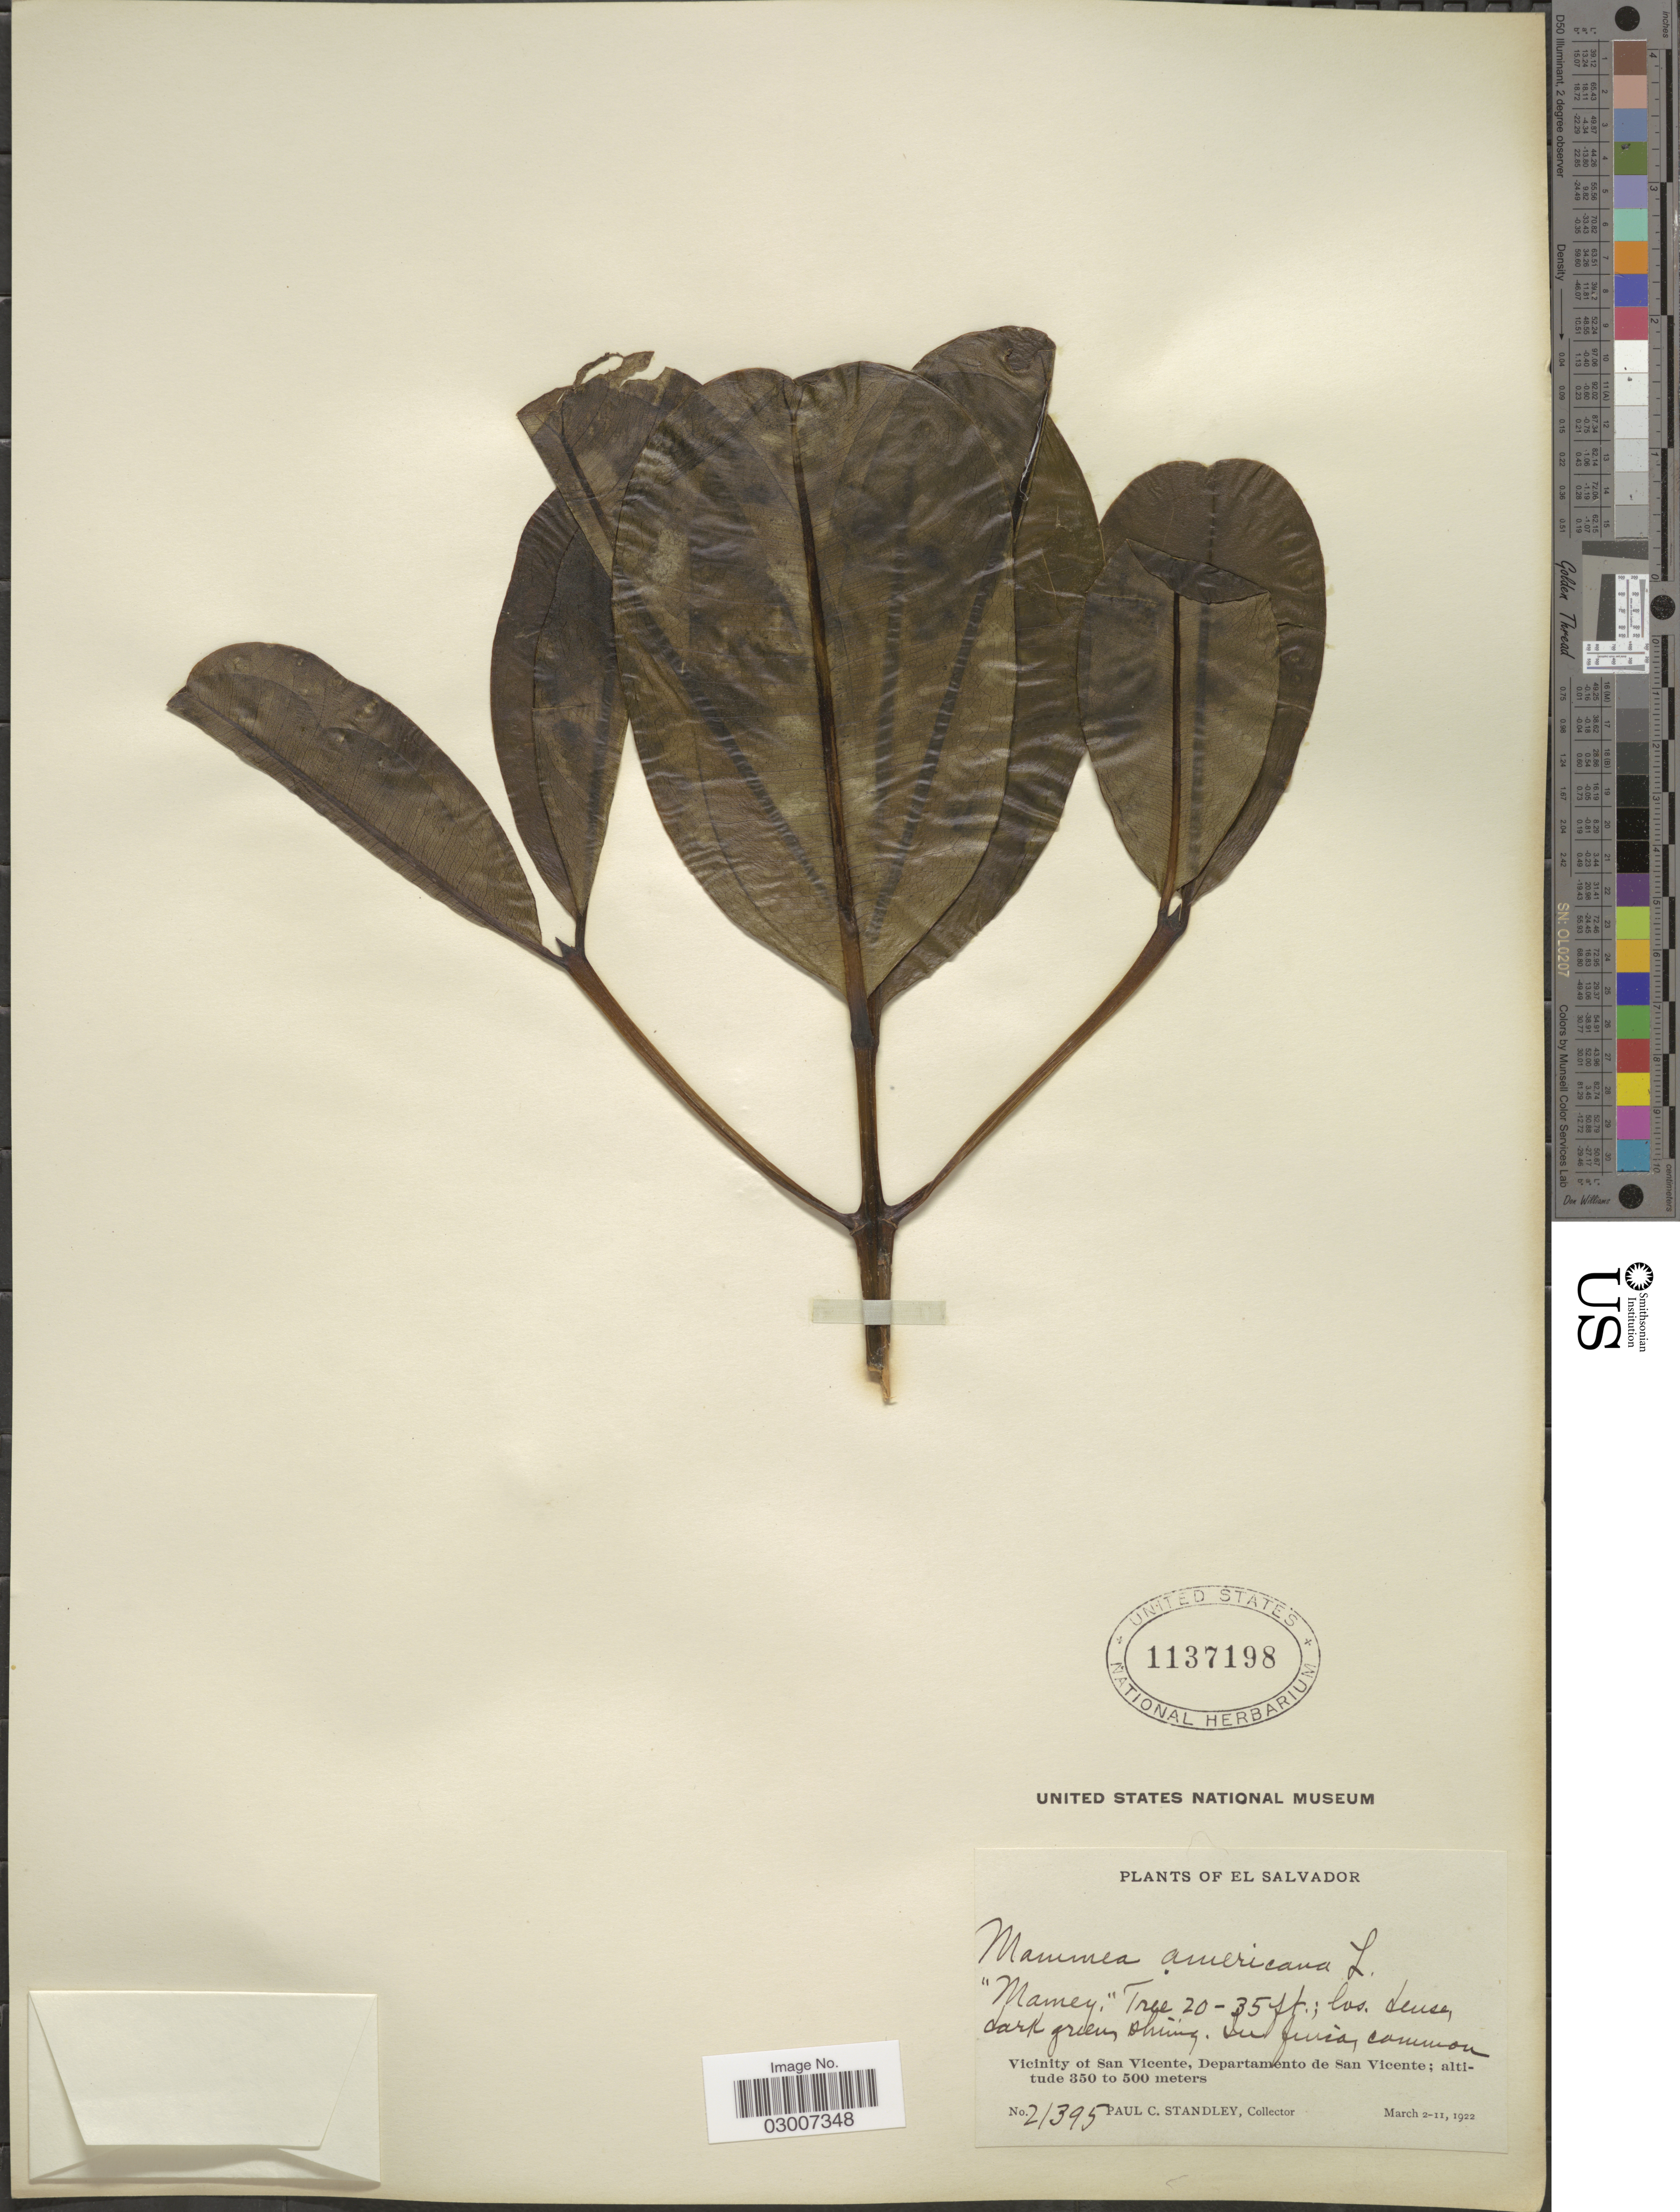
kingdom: Plantae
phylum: Tracheophyta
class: Magnoliopsida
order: Malpighiales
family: Calophyllaceae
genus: Mammea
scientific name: Mammea americana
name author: L.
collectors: P. C. Standley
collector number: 21395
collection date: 1922-03-02/1922-03-11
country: El Salvador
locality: Vicinity of San Vicente, Departamento de San Vicente.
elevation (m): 350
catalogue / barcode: US 1137198